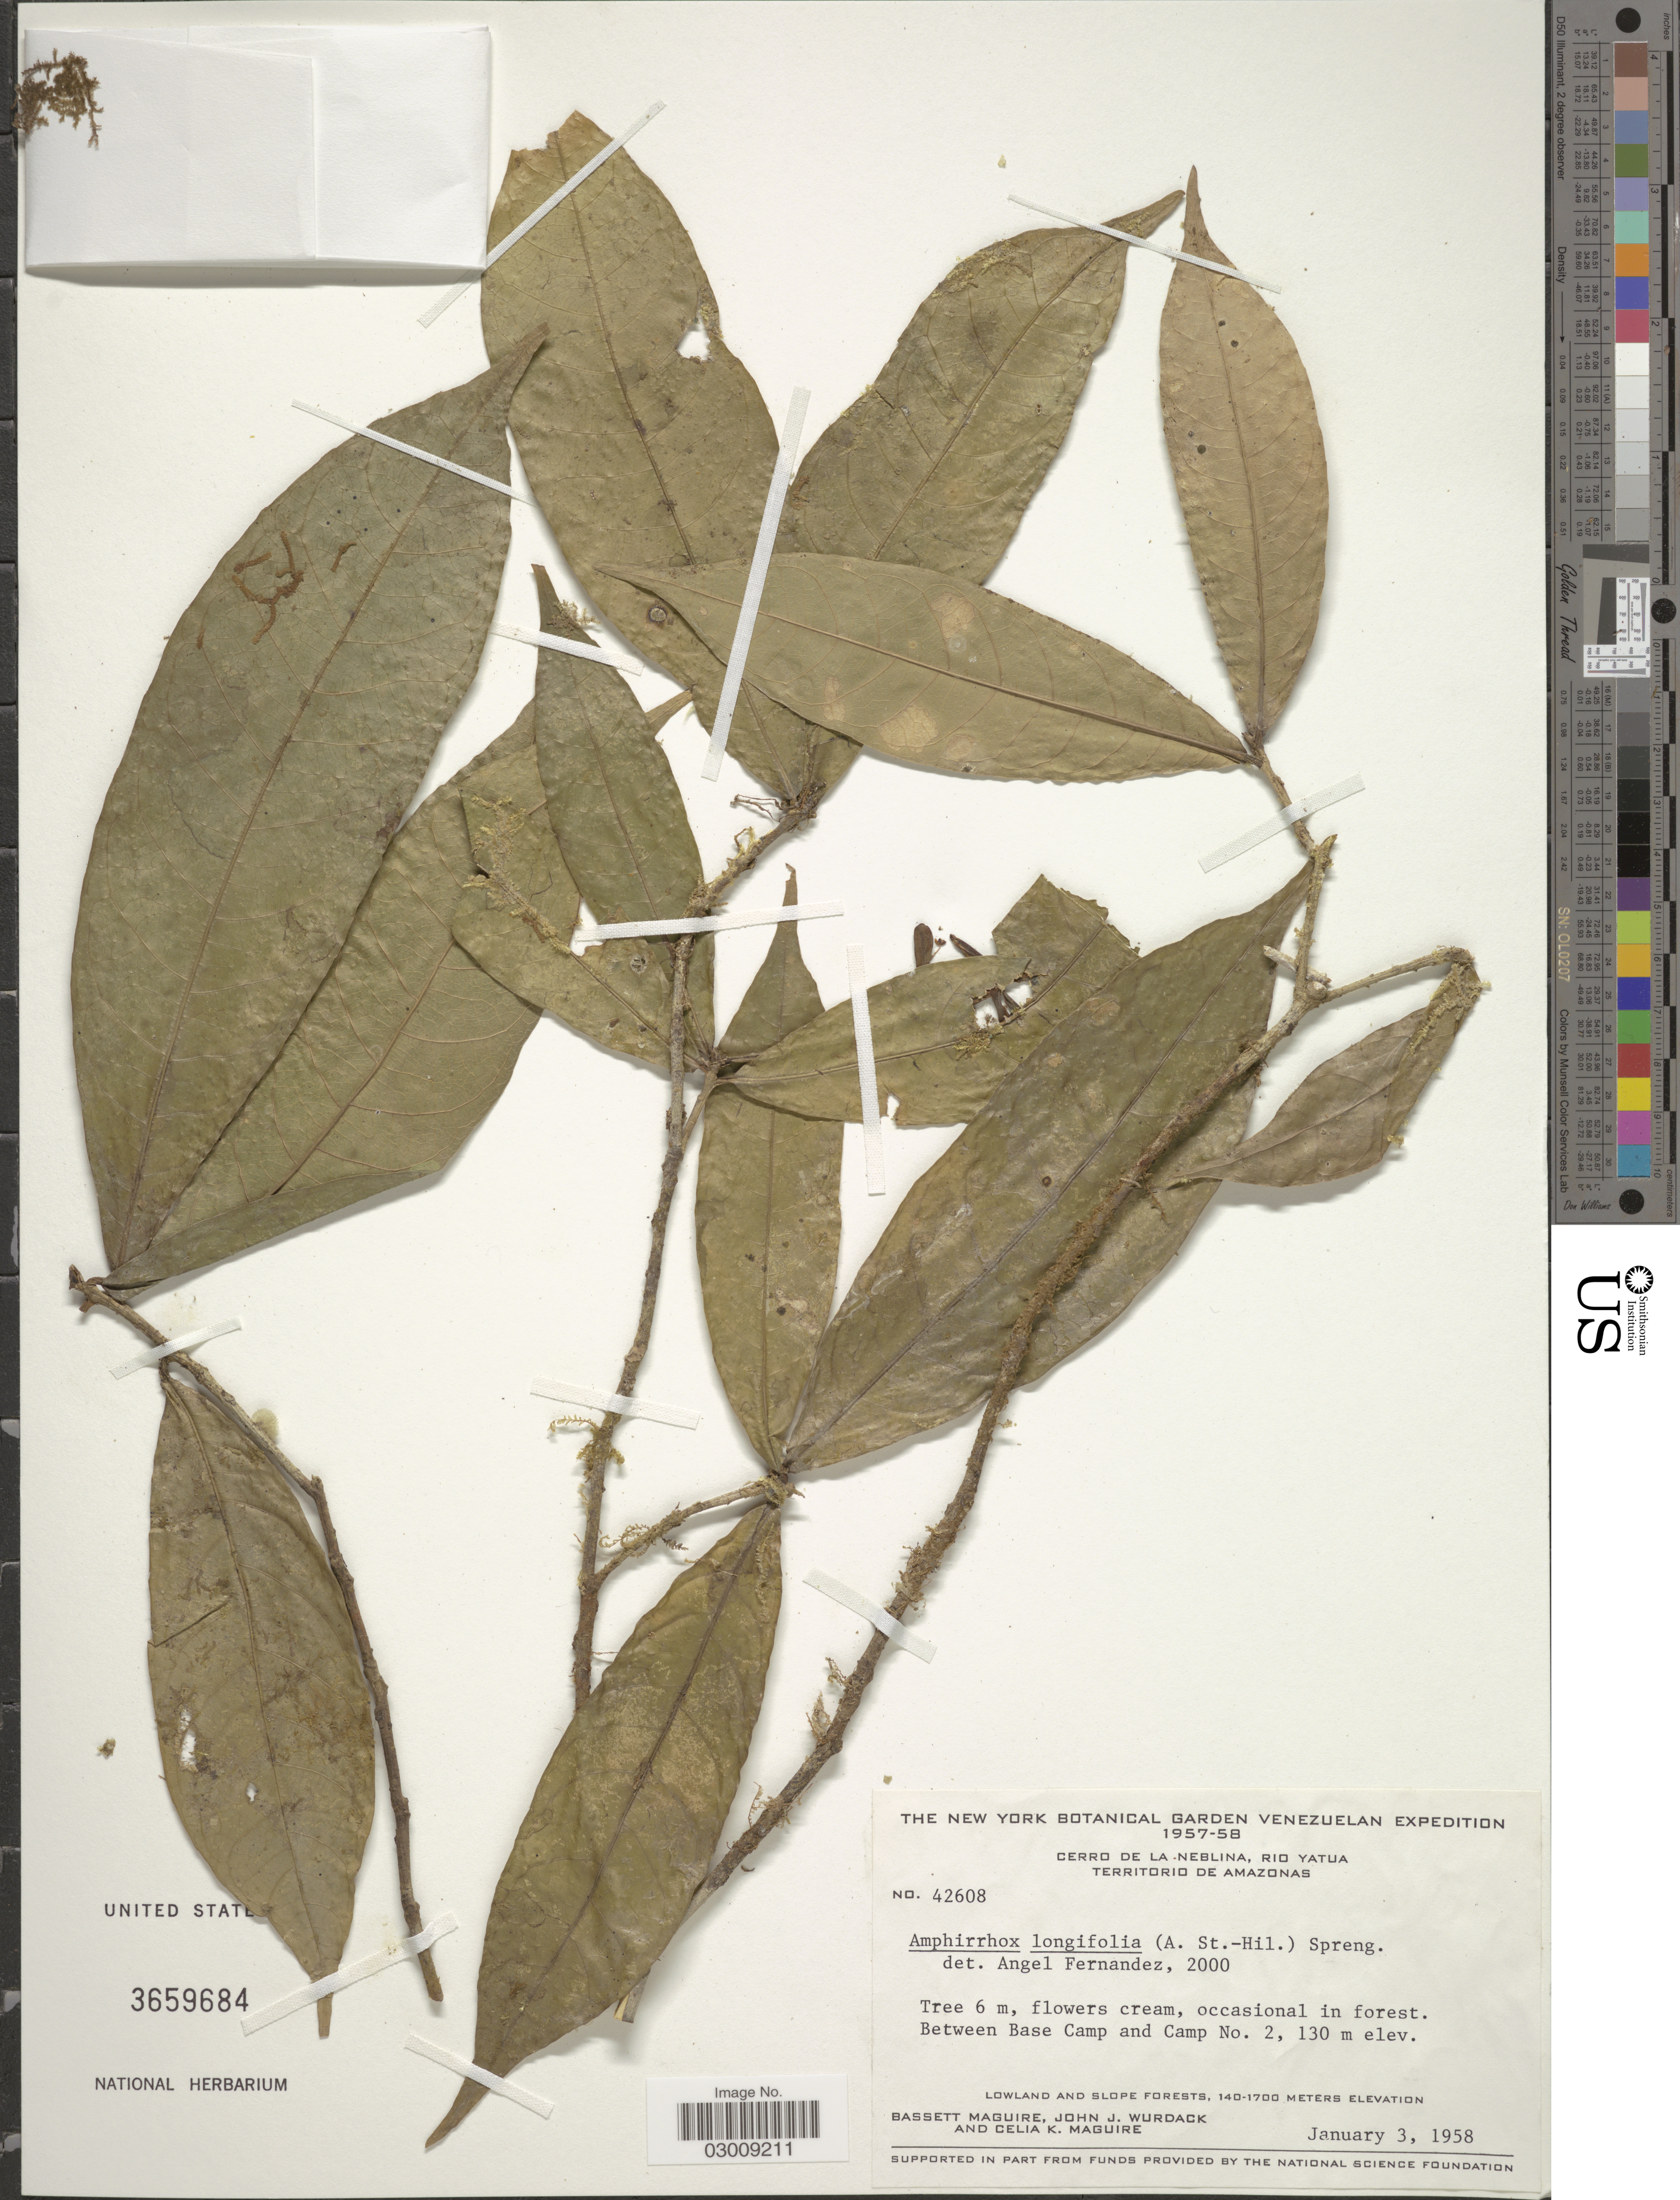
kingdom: Plantae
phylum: Tracheophyta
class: Magnoliopsida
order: Malpighiales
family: Violaceae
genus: Amphirrhox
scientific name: Amphirrhox longifolia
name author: (A. St.-Hil.) Spreng.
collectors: B. Maguire, J. J. Wurdack & C. K. Maguire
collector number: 42608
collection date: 1958-01-03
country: Venezuela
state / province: Amazonas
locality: Cerro de La-Neblina, Rio Yatua. Between Base Camp and Camp.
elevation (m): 130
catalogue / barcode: US 3659684